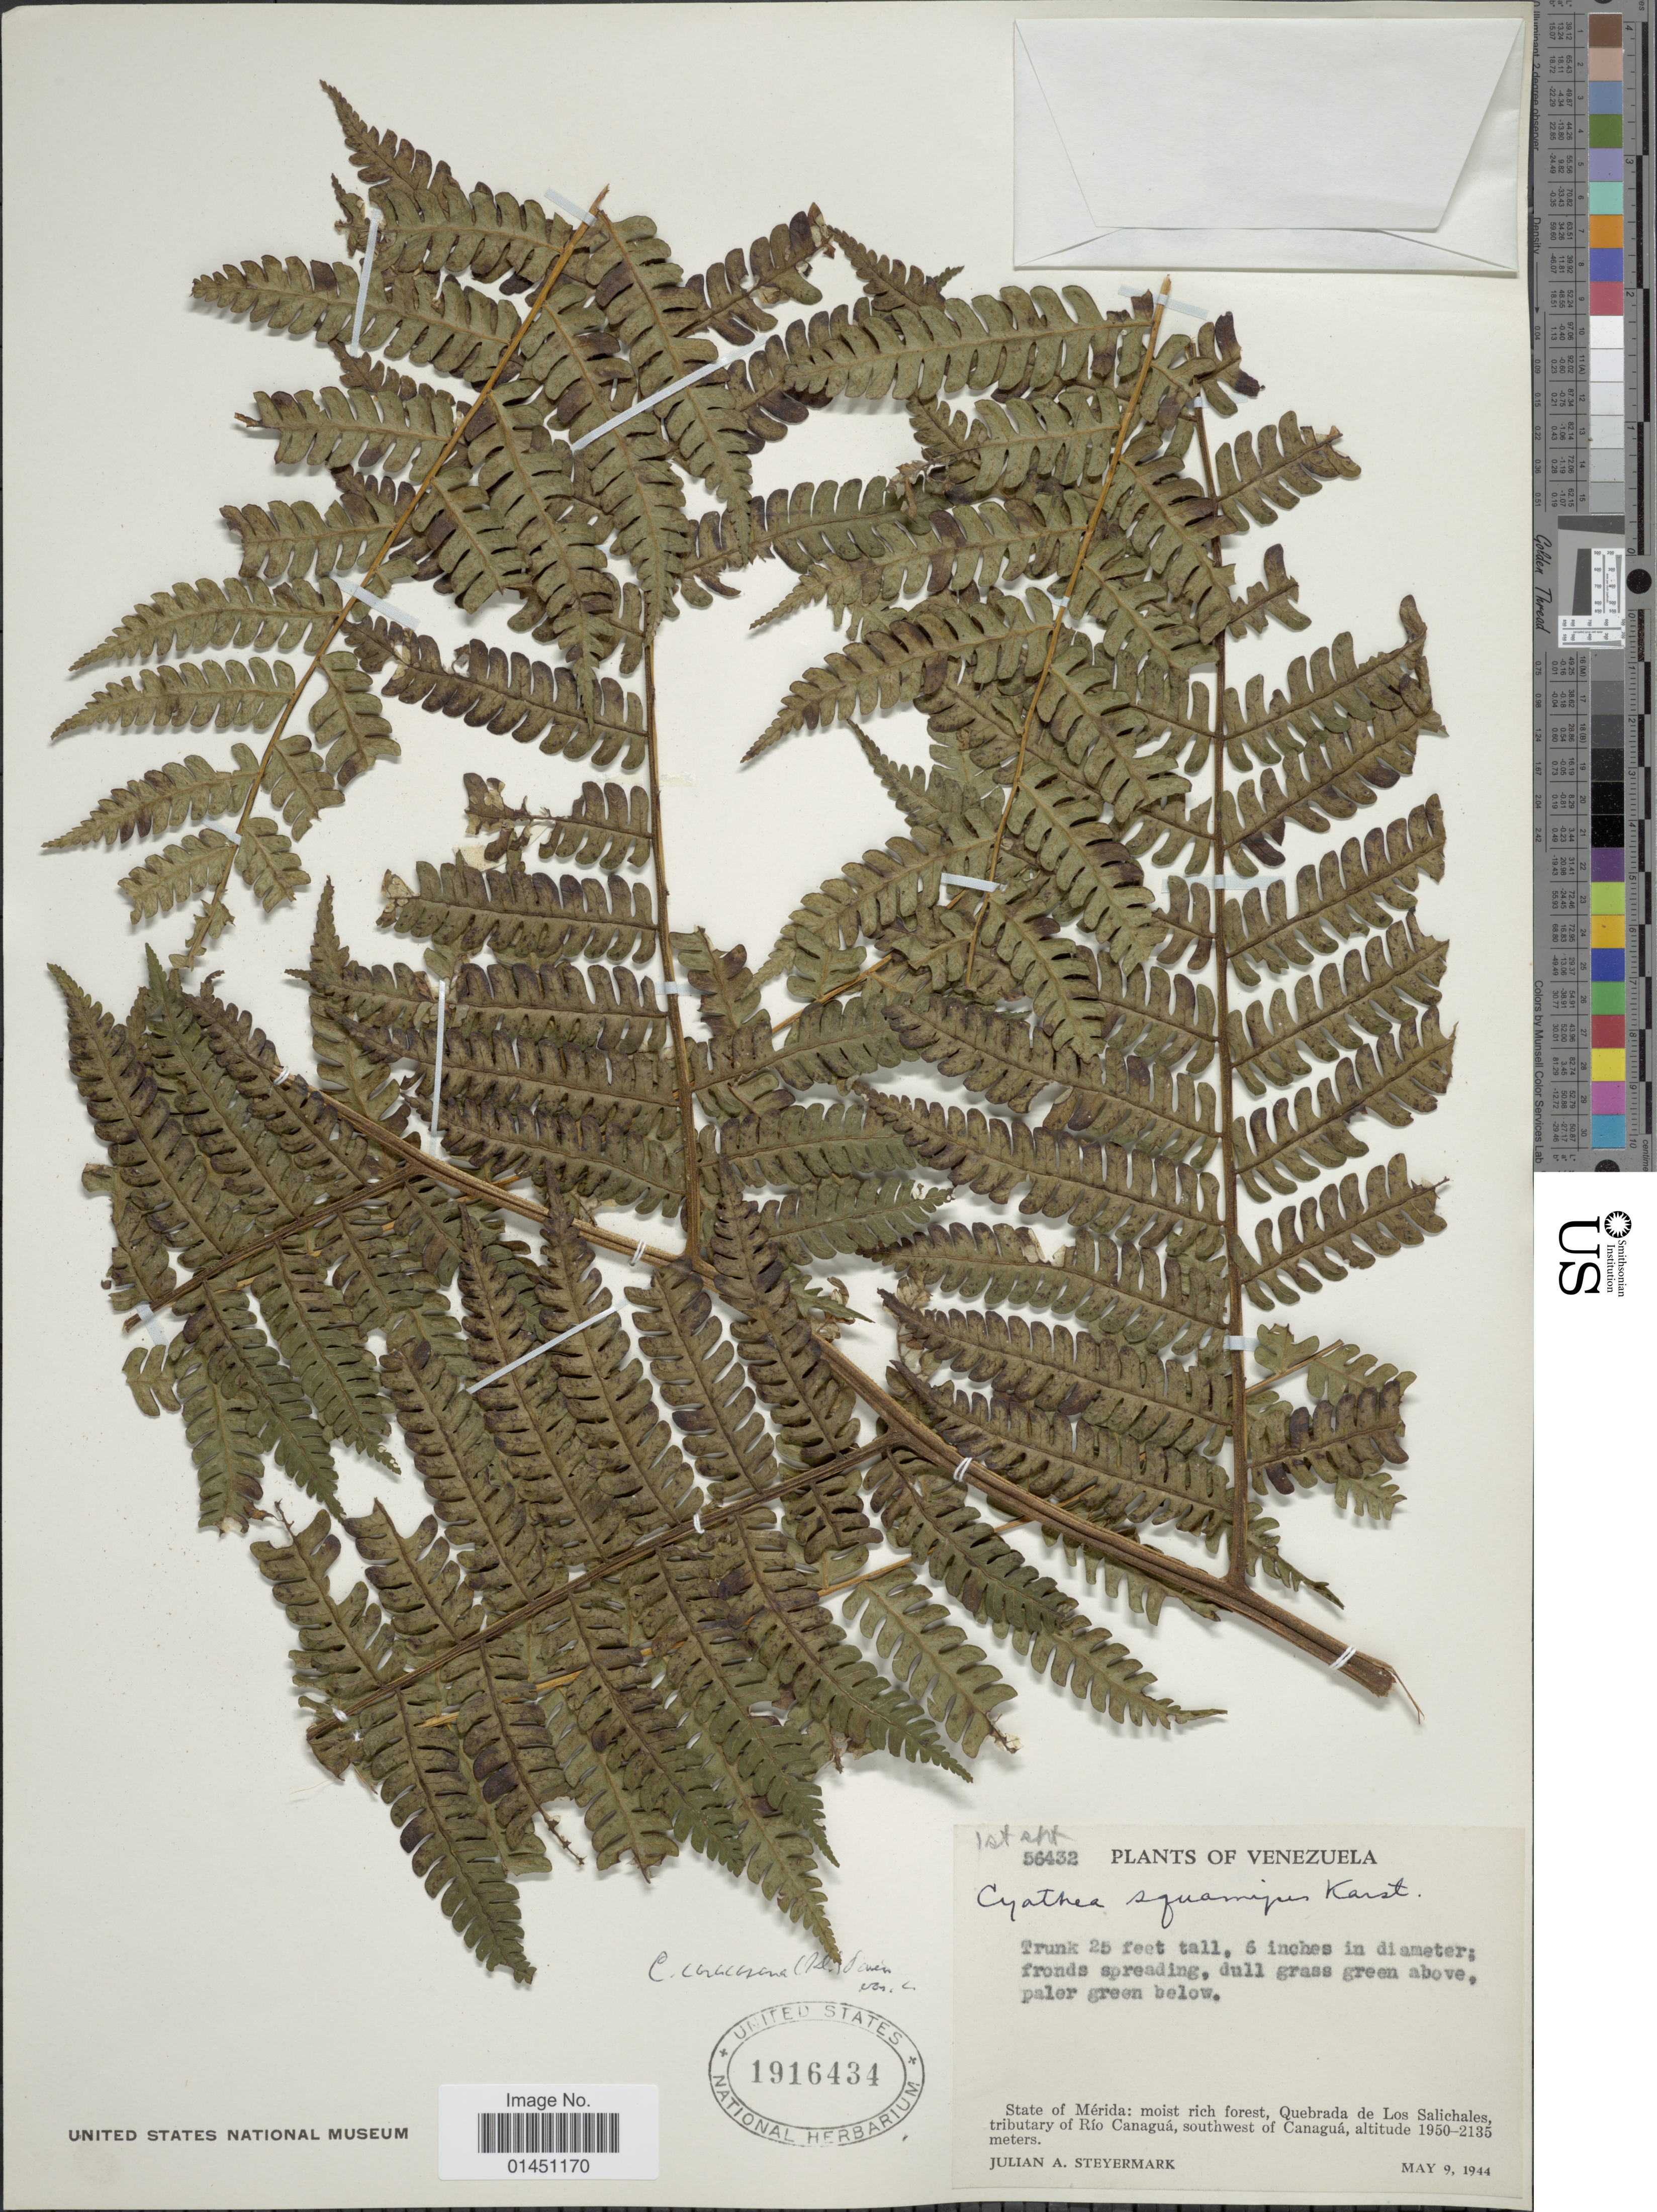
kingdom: Plantae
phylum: Tracheophyta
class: Polypodiopsida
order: Cyatheales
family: Cyatheaceae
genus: Cyathea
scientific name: Cyathea caracasana var. caracasana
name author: (Klotzsch) Domin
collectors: J. Steyermark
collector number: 56432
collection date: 1944-05-09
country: Venezuela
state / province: Mérida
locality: Moist rich forest, Quebrada de Los Salichales, tributary of Rio Canagua, southwest of Canagua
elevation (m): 1950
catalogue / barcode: US 1916434